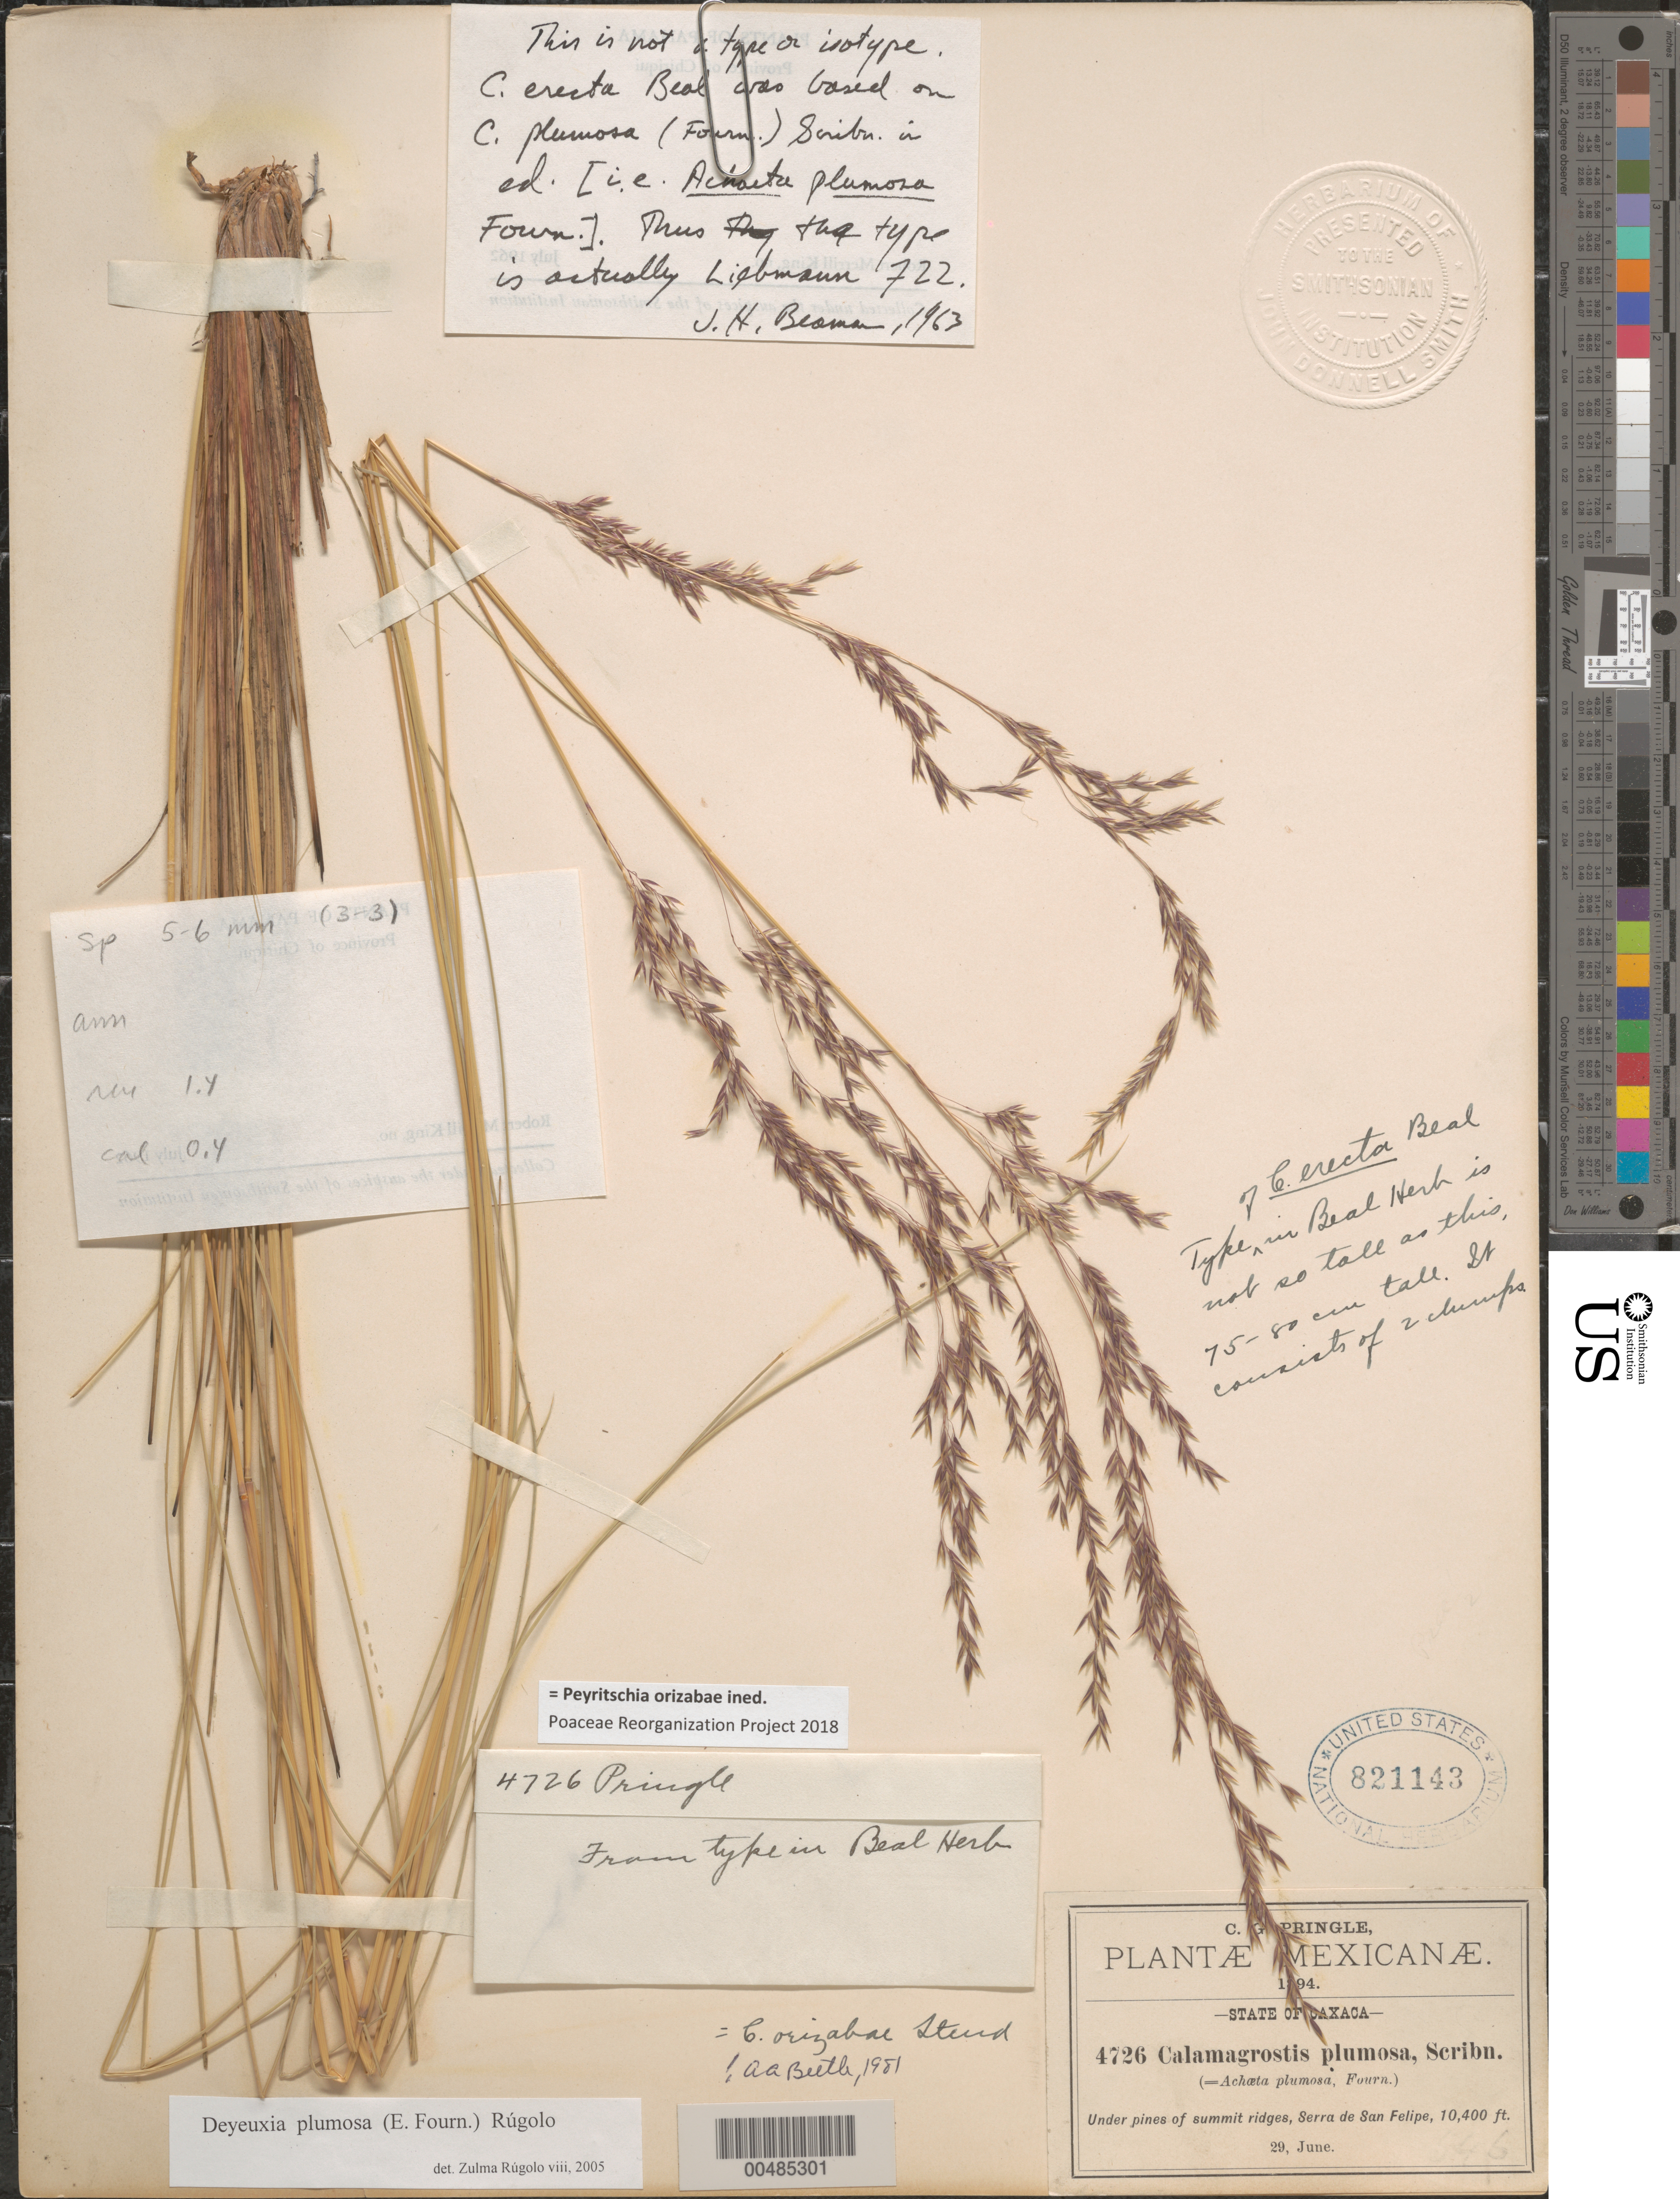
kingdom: Plantae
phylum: Tracheophyta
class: Liliopsida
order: Poales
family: Poaceae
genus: Peyritschia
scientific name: Peyritschia orizabae ined.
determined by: Poaceae Reorganization Project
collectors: C. Prinlge et al.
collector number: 4726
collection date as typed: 29 Jun 1894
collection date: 1894-06-29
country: Mexico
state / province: Oaxaca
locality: Sierra de San Felipe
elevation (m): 3170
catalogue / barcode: US 821143